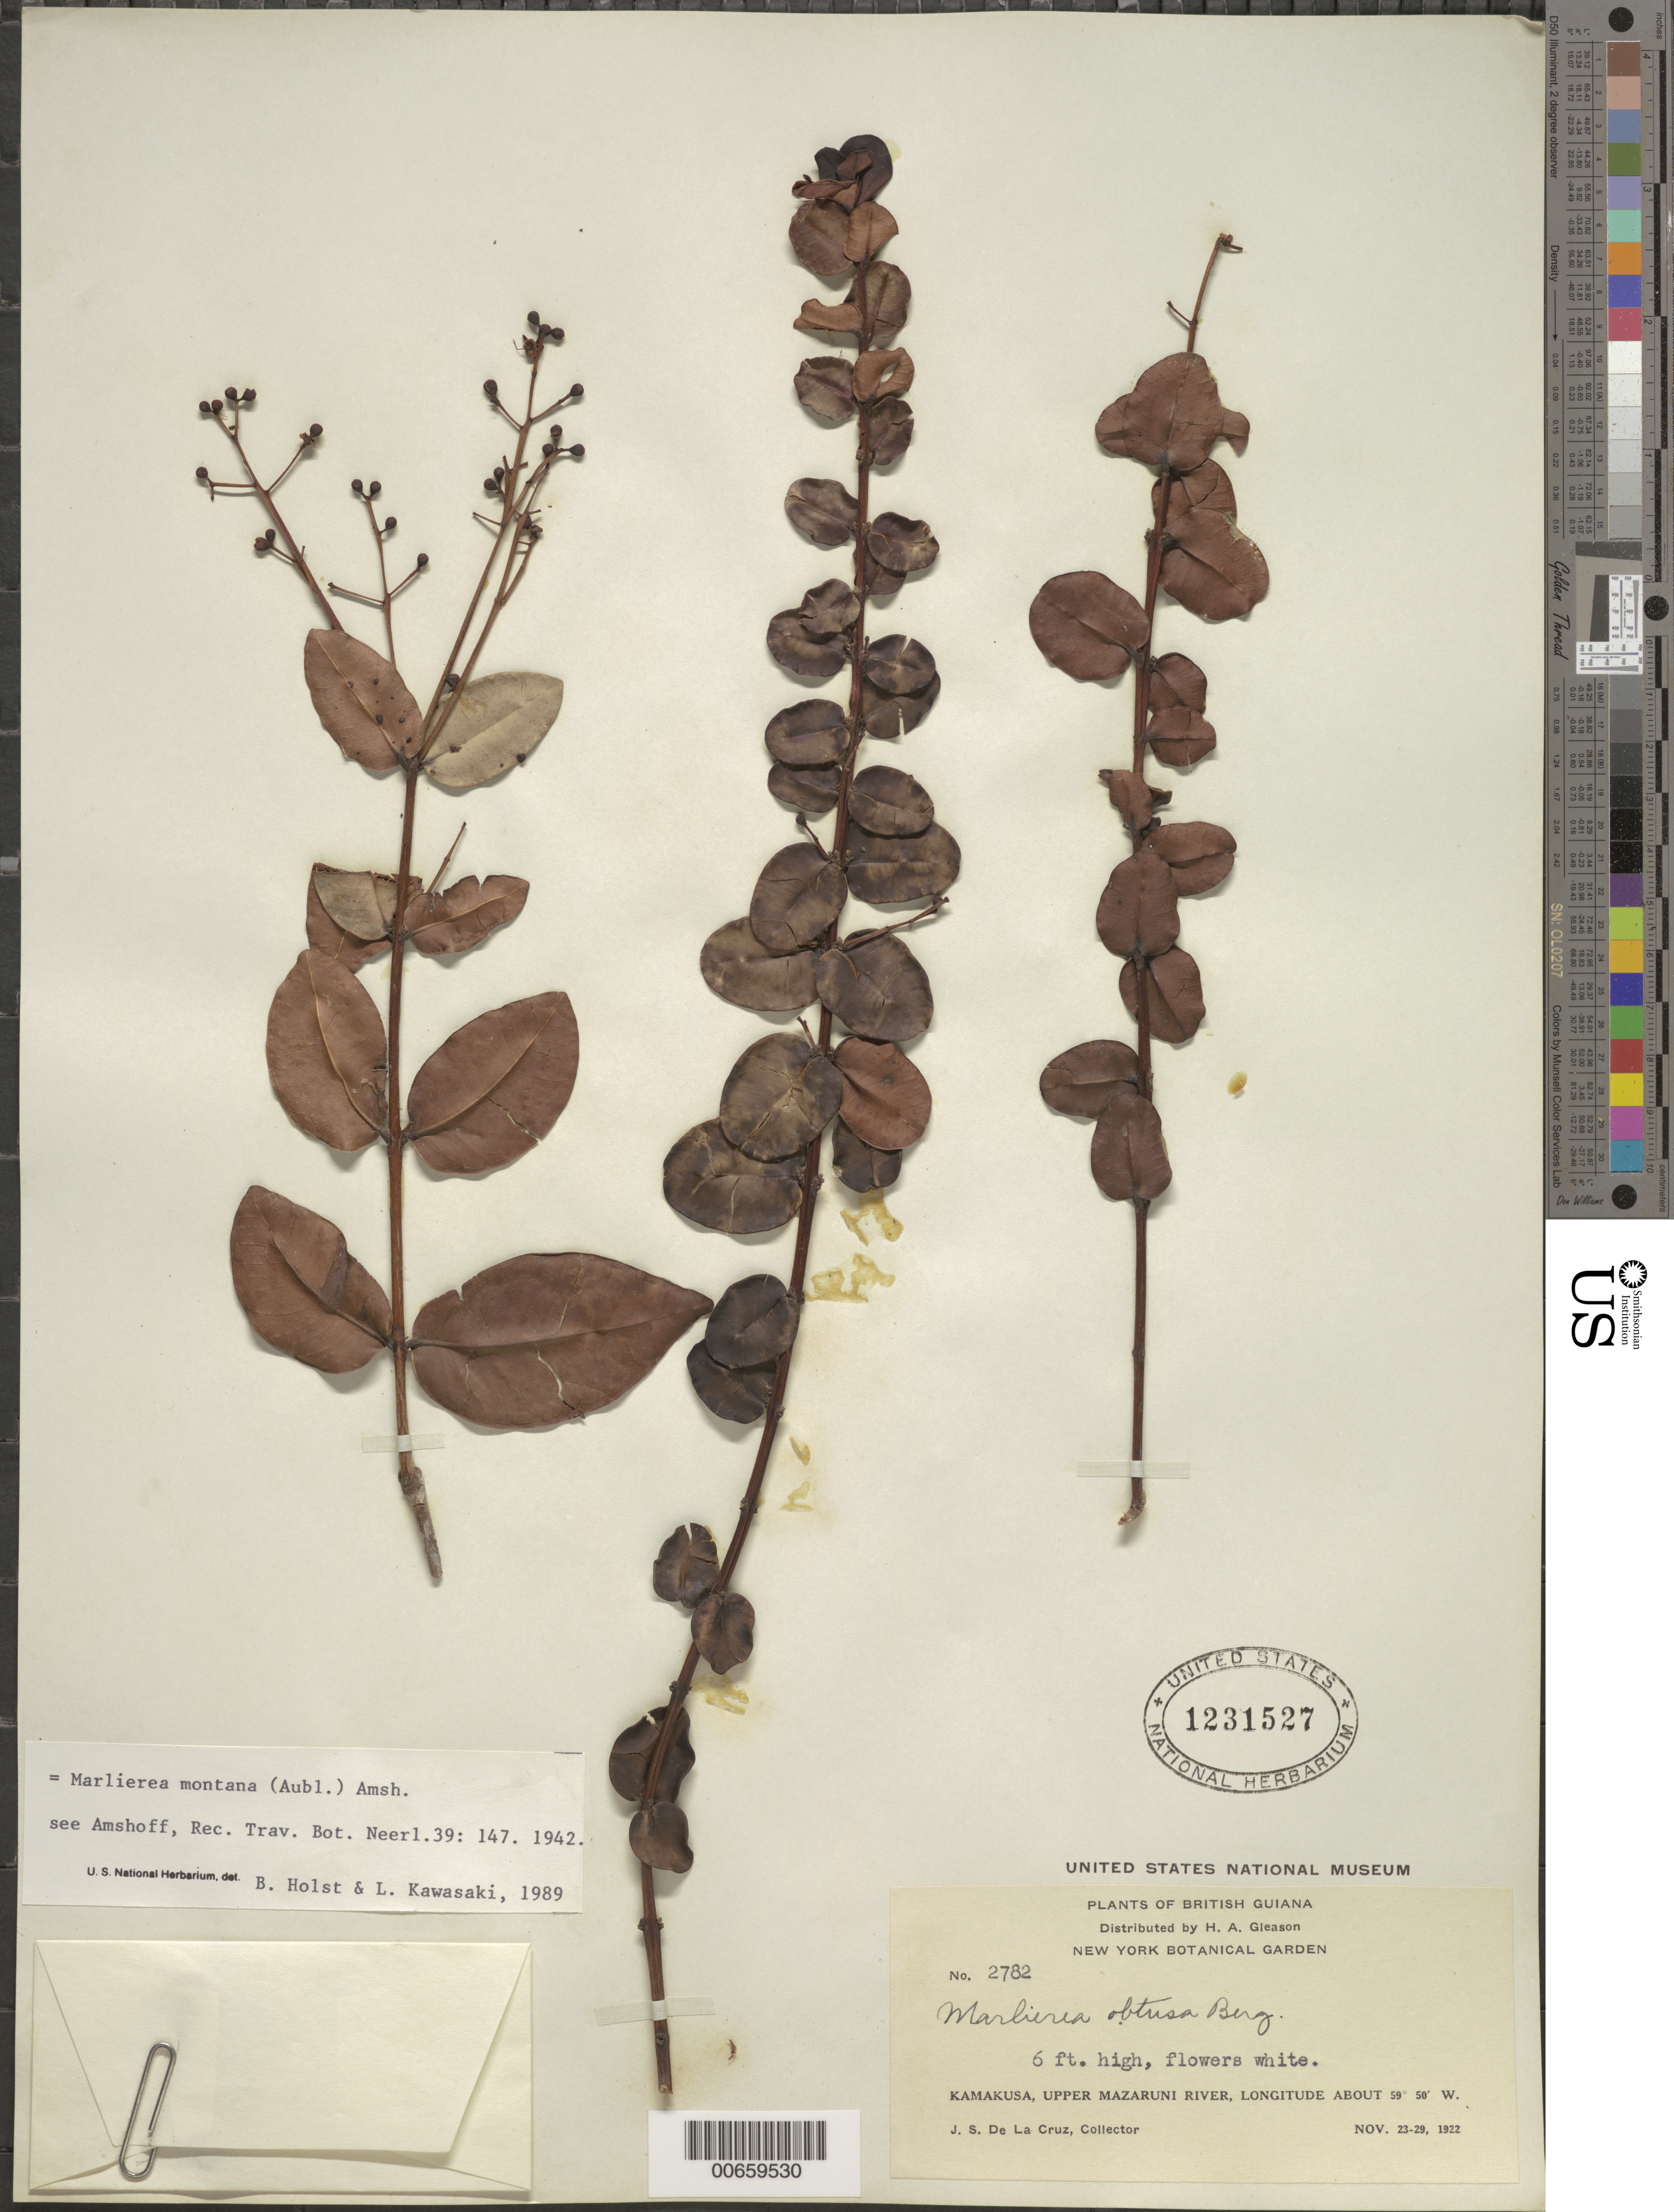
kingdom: Plantae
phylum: Tracheophyta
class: Magnoliopsida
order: Myrtales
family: Myrtaceae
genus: Myrcia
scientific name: Myrcia neomontana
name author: E. Lucas & C.E. Wilson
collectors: J. S. de la Cruz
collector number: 2782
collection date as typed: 23-Nov-22 to 29-Nov-22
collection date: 1922-11-23/1922-11-29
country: Guyana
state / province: Cuyuni-Mazaruni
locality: Kamakusa, Upper Mazaruni R.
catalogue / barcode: US 1231527